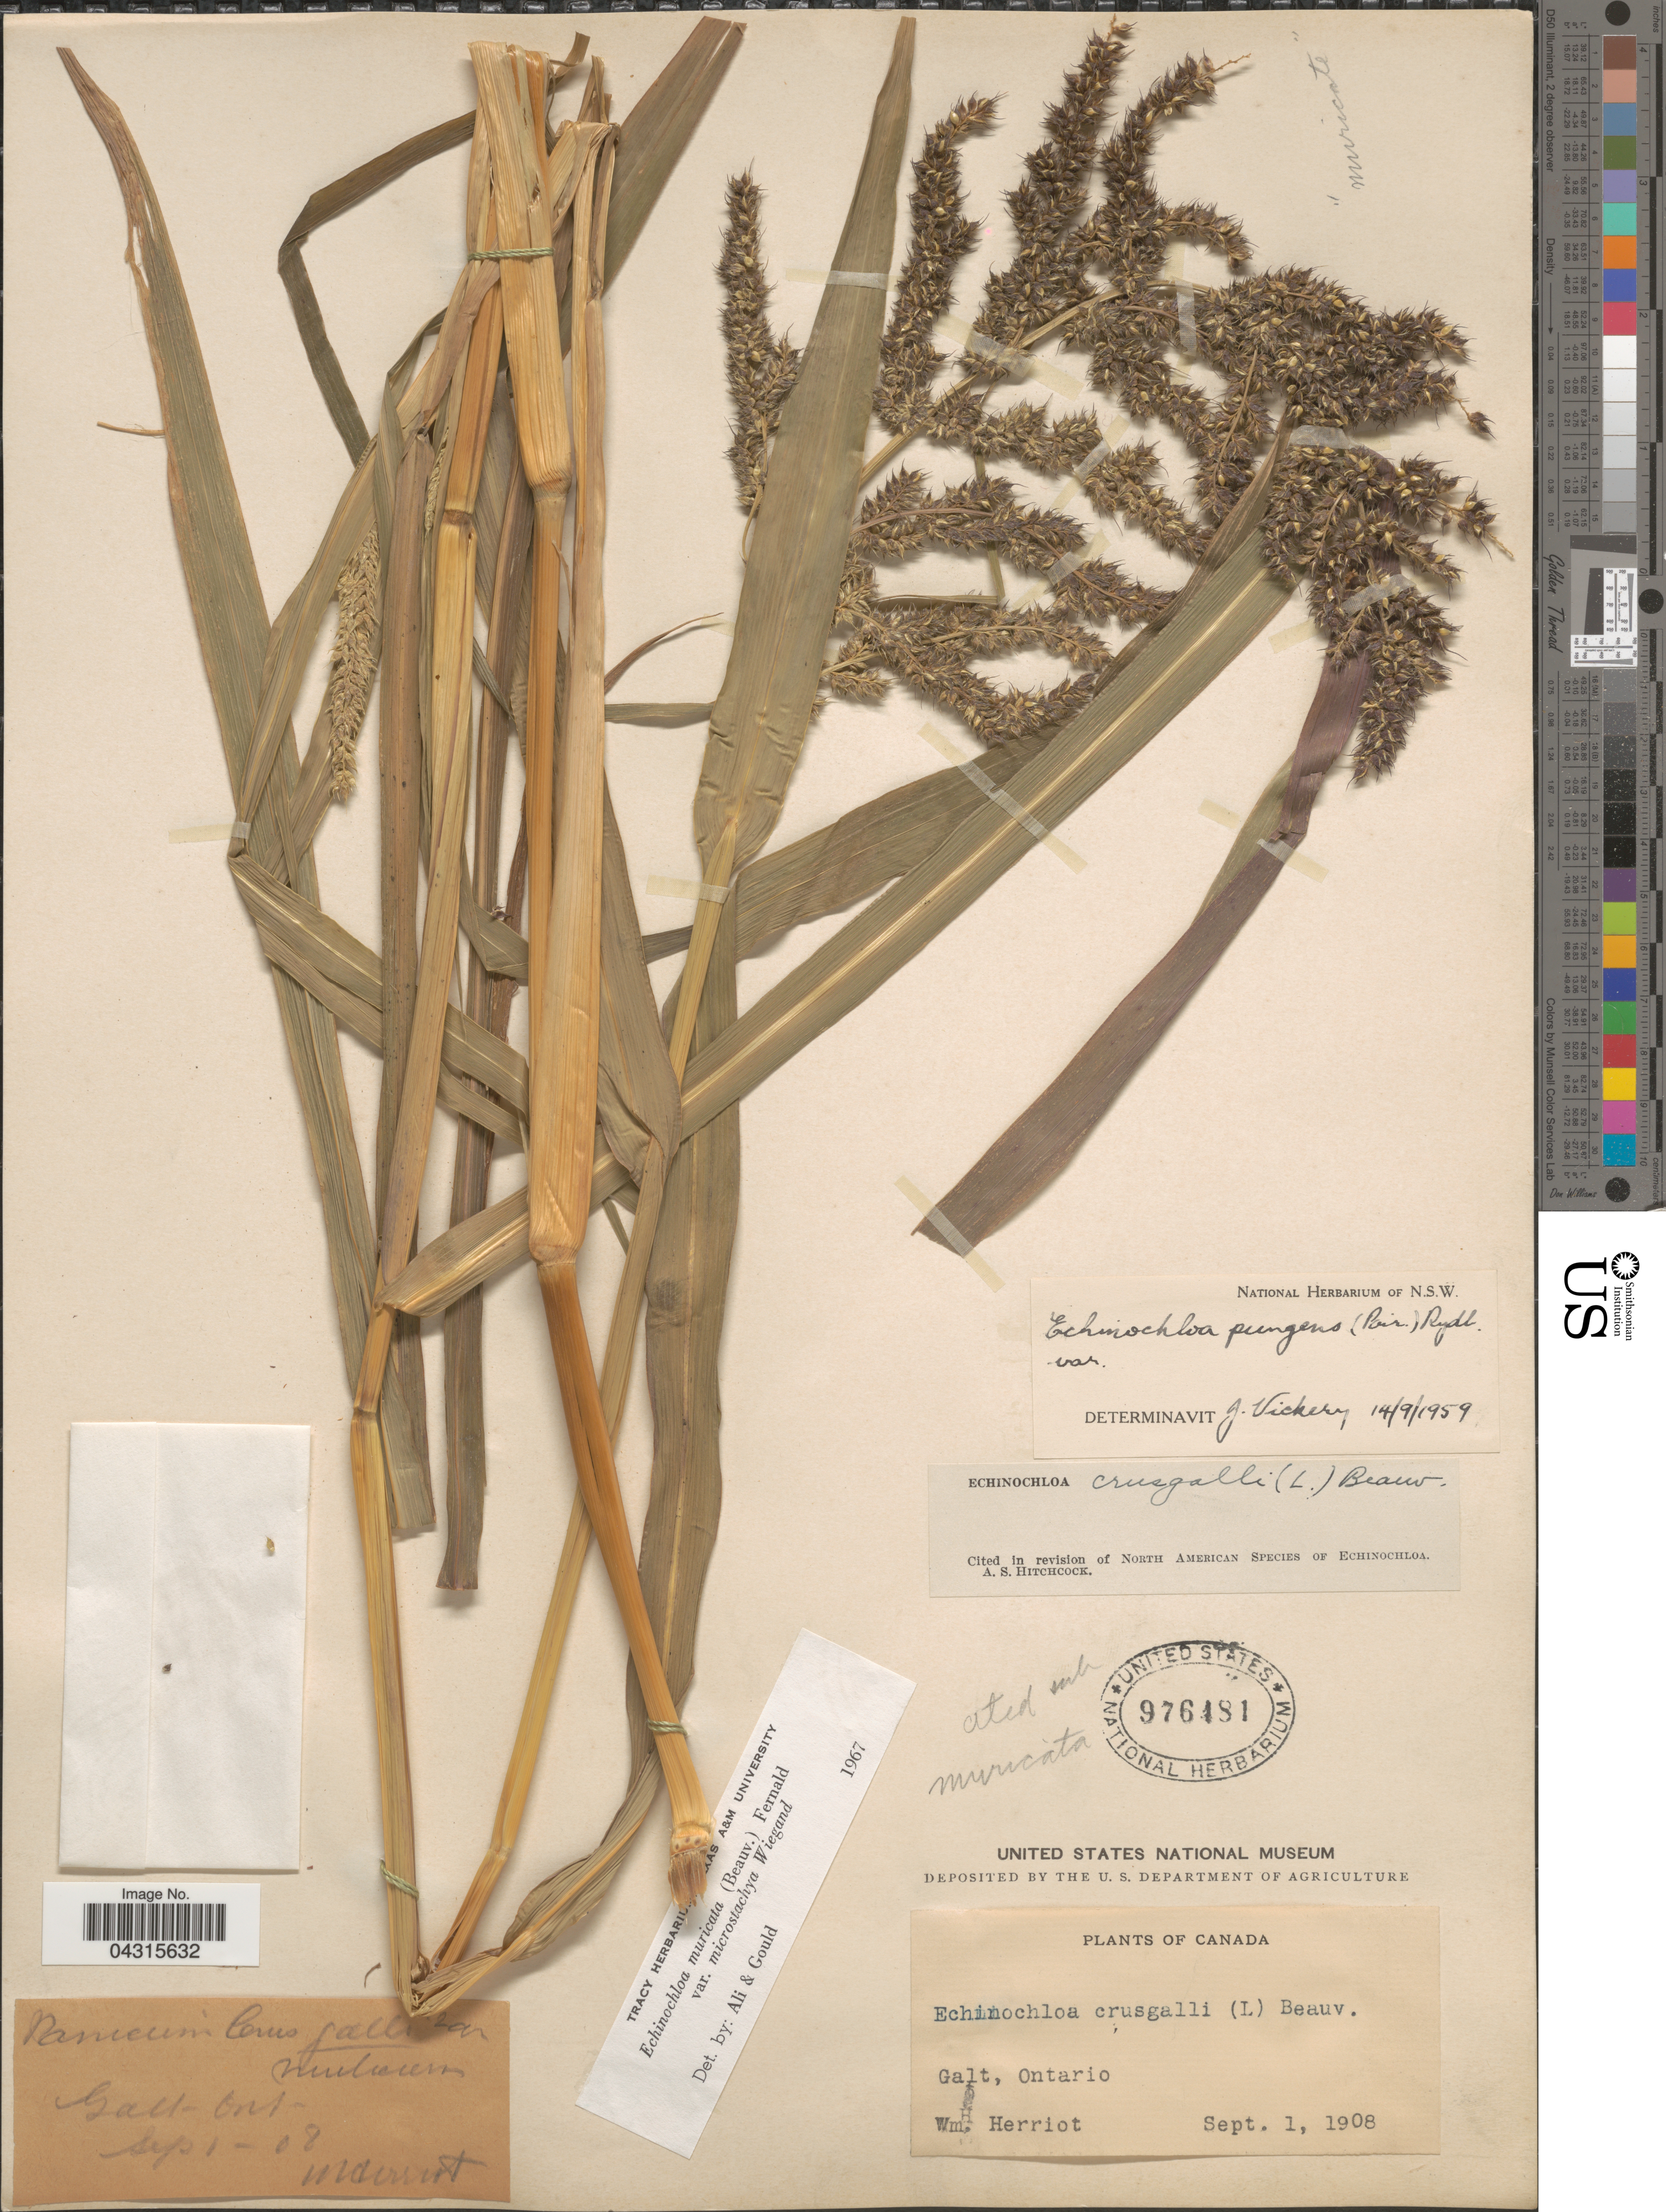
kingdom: Plantae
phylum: Tracheophyta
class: Liliopsida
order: Poales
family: Poaceae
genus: Echinochloa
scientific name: Echinochloa muricata var. microstachya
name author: Wiegand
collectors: W. Herriot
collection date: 1908-09-01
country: Canada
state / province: Ontario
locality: Galt.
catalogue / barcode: US 976481